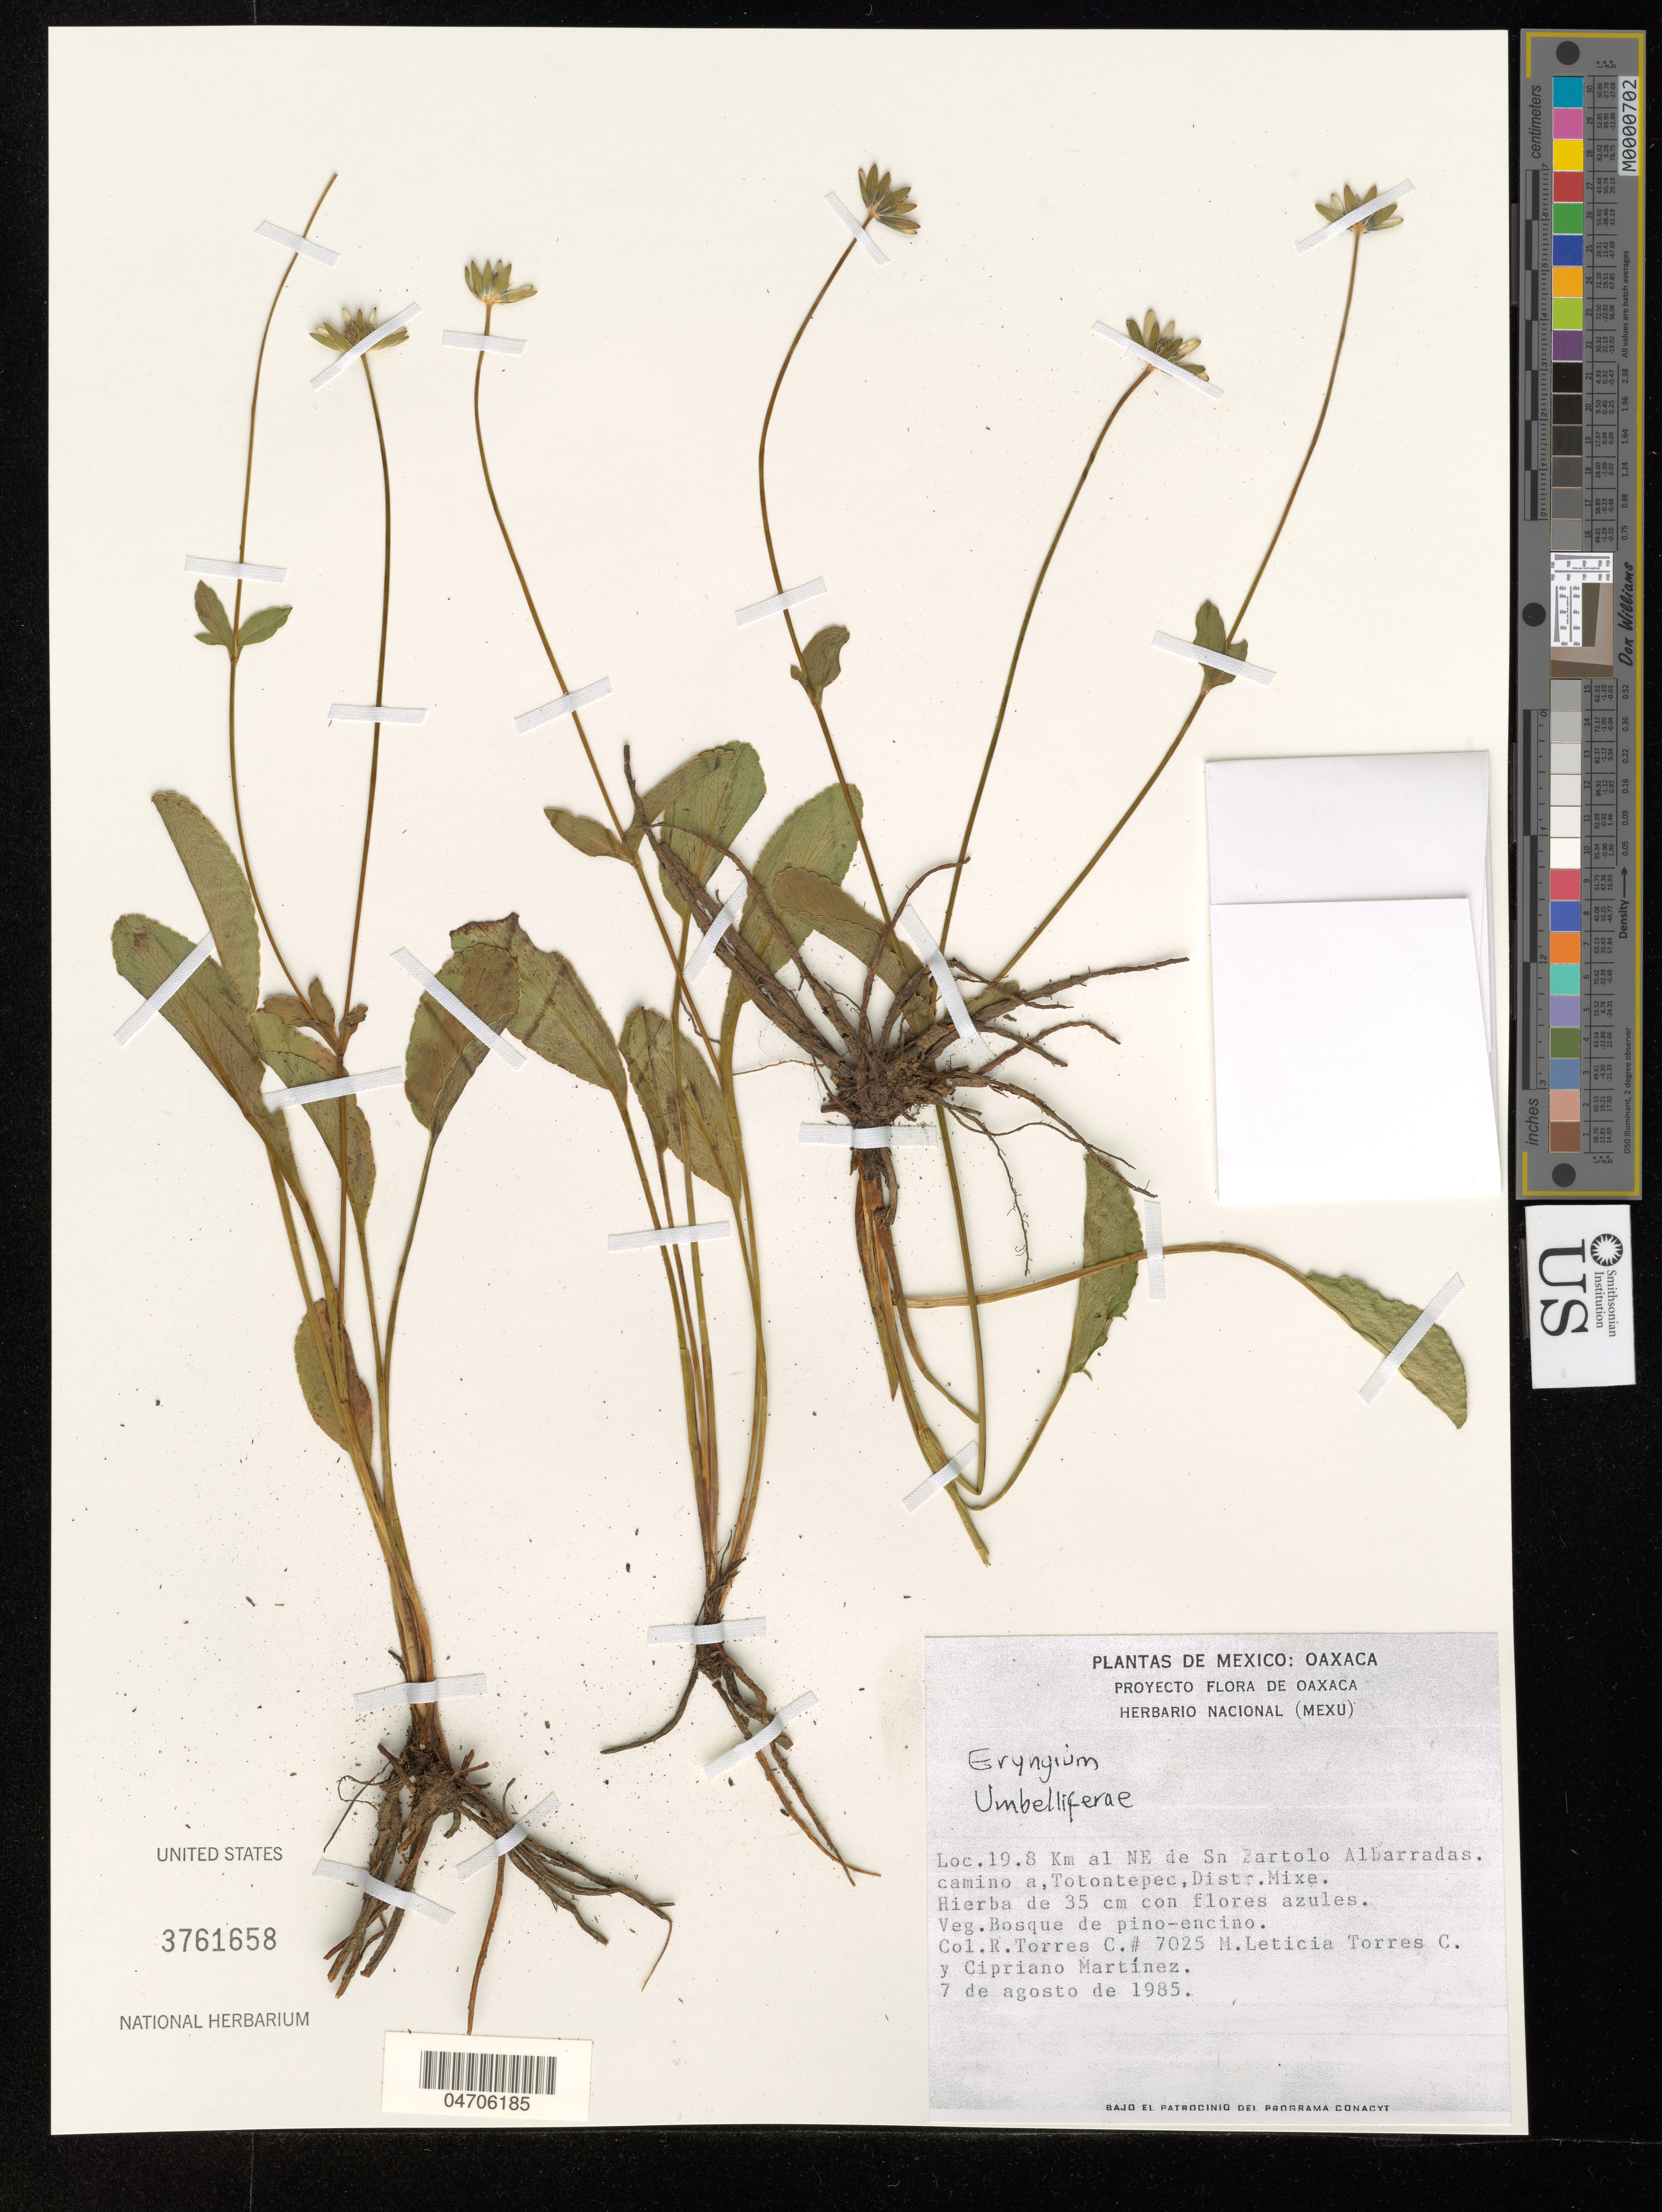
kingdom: Plantae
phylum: Tracheophyta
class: Magnoliopsida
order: Apiales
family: Apiaceae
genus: Eryngium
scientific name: Eryngium sp.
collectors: R. Torres C., M. Torres C. & C. Martínez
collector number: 7025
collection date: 1985-08-07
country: Mexico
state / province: Oaxaca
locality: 19.8 Km al NE de Sn Partolo Albarradas. camino a, Totontepec, Distr. Mixe.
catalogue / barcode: US 3761658